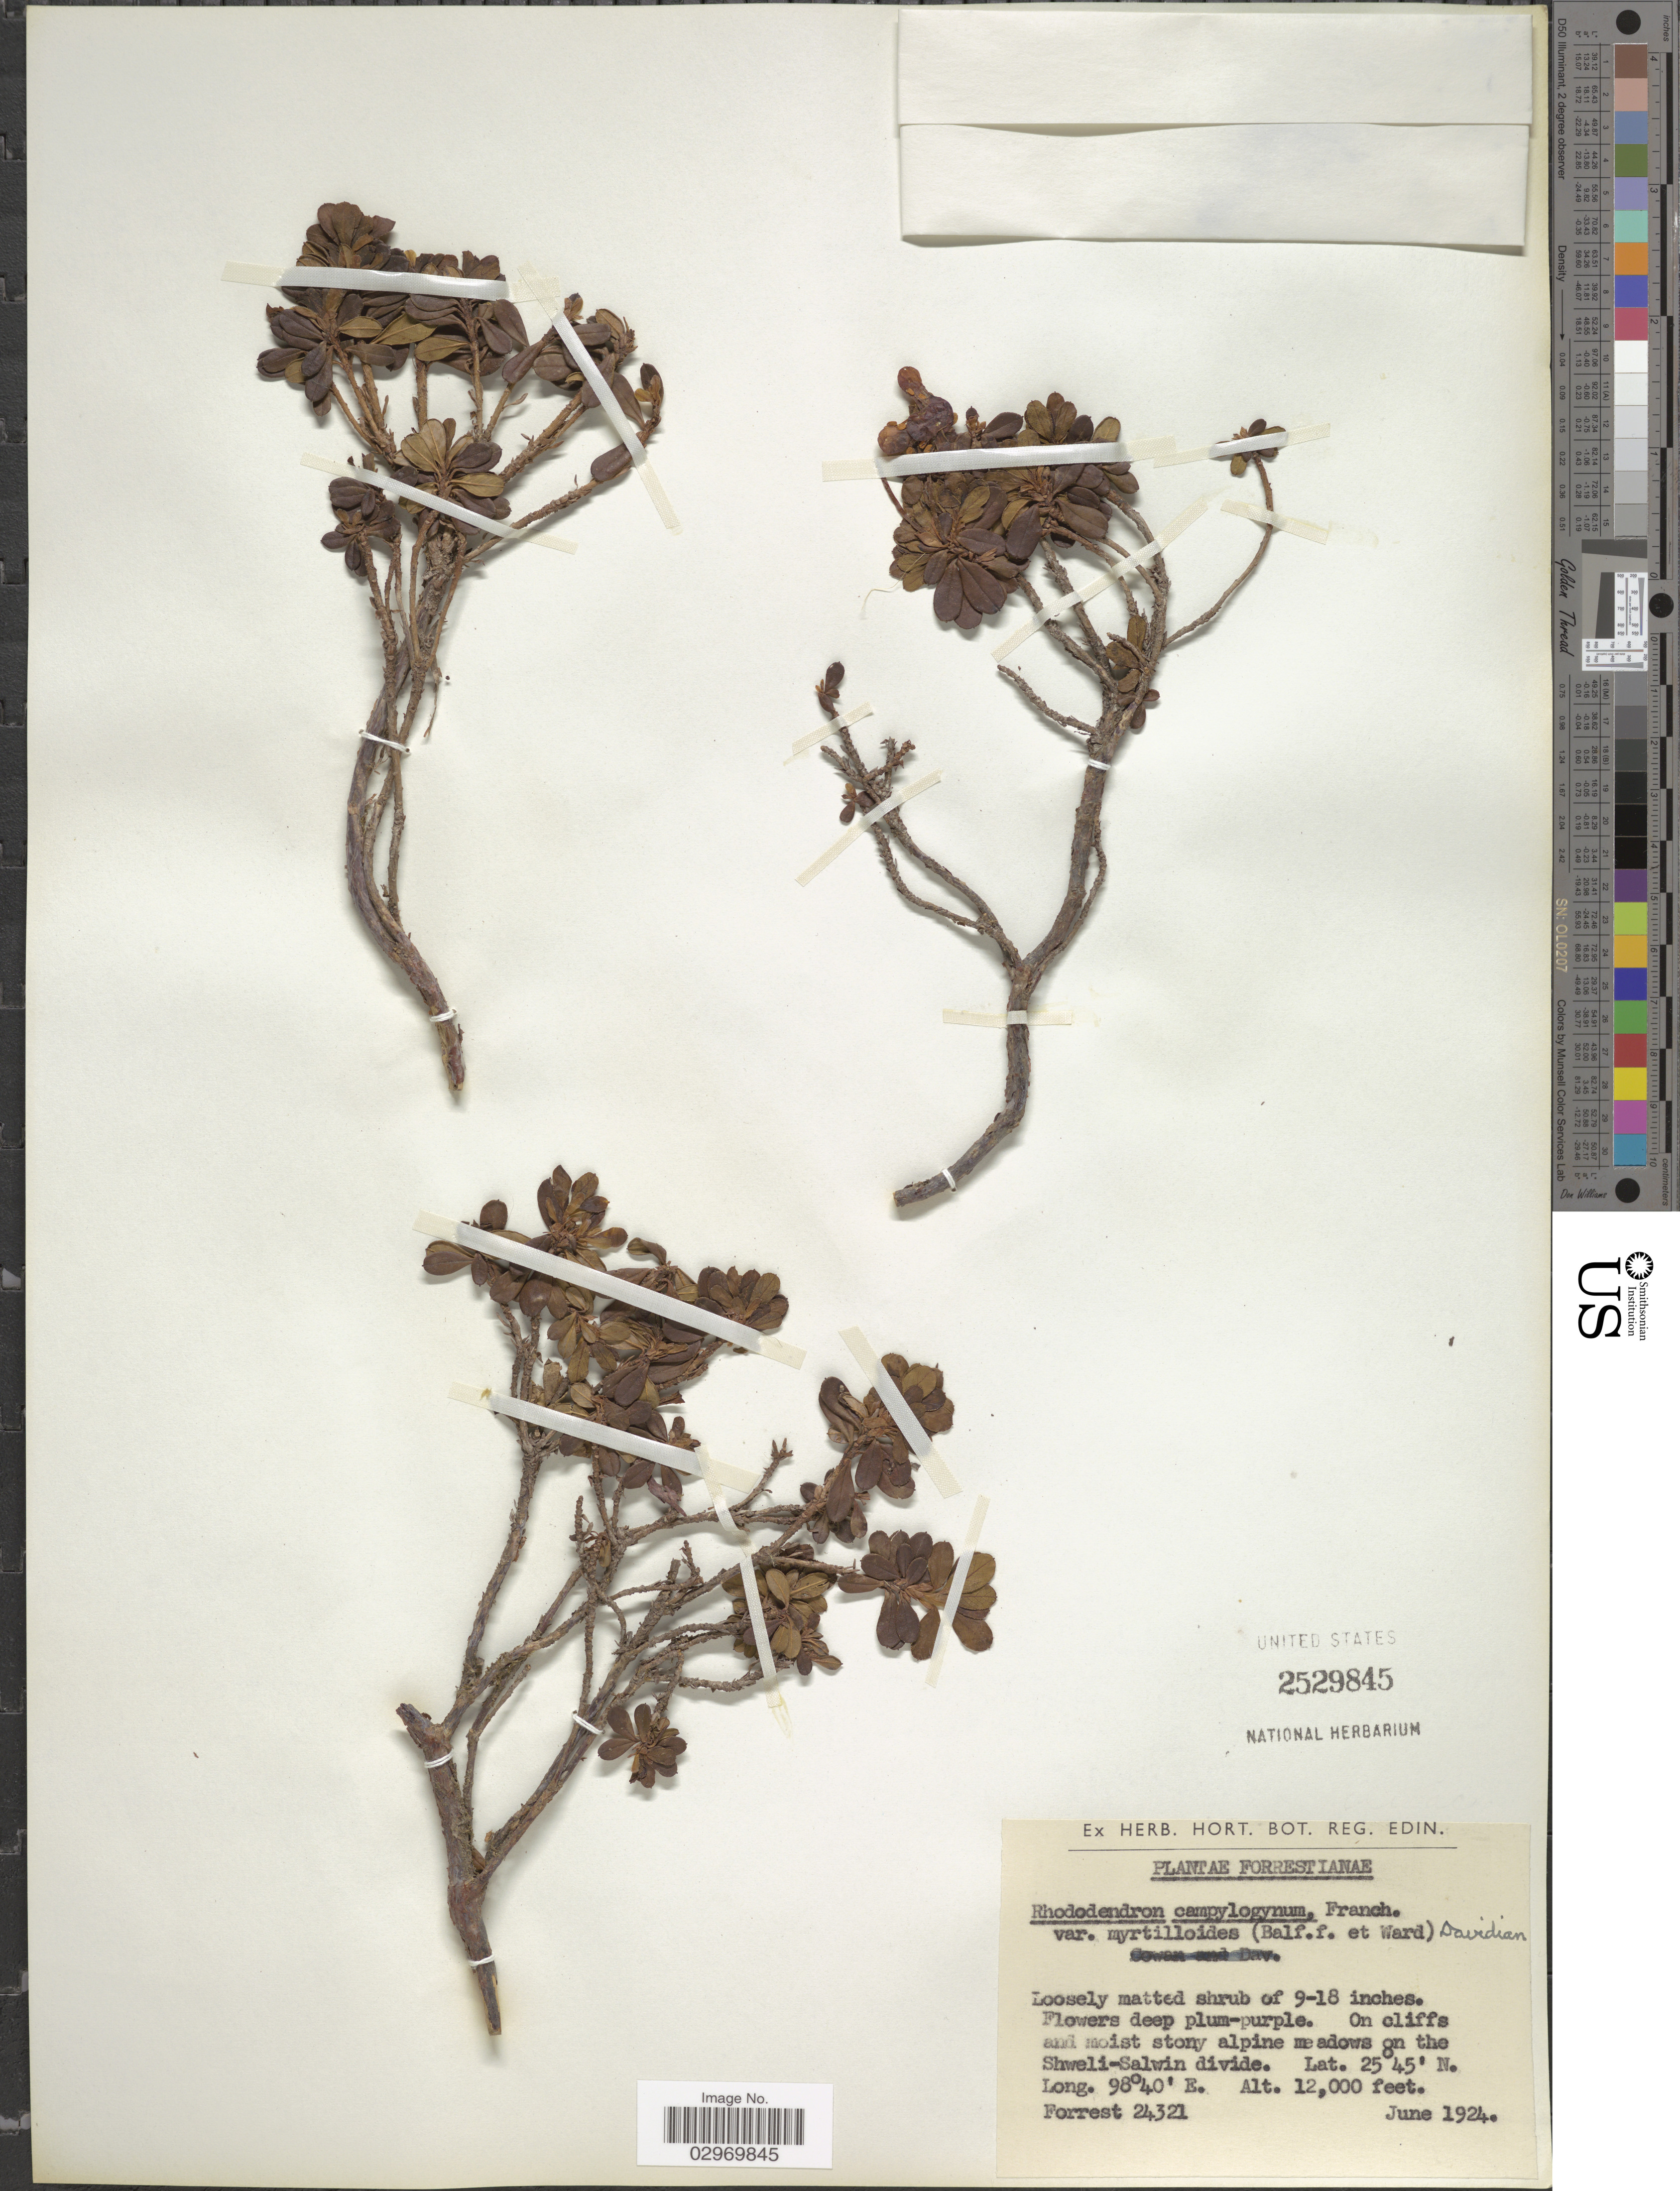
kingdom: Plantae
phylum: Tracheophyta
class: Magnoliopsida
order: Ericales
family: Ericaceae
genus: Rhododendron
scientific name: Rhododendron campylogynum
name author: Franch.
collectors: -. Forrest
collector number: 24321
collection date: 1924-06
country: China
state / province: Yunnan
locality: Shweli-Salwin divide.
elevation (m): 3658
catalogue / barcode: US 2529845